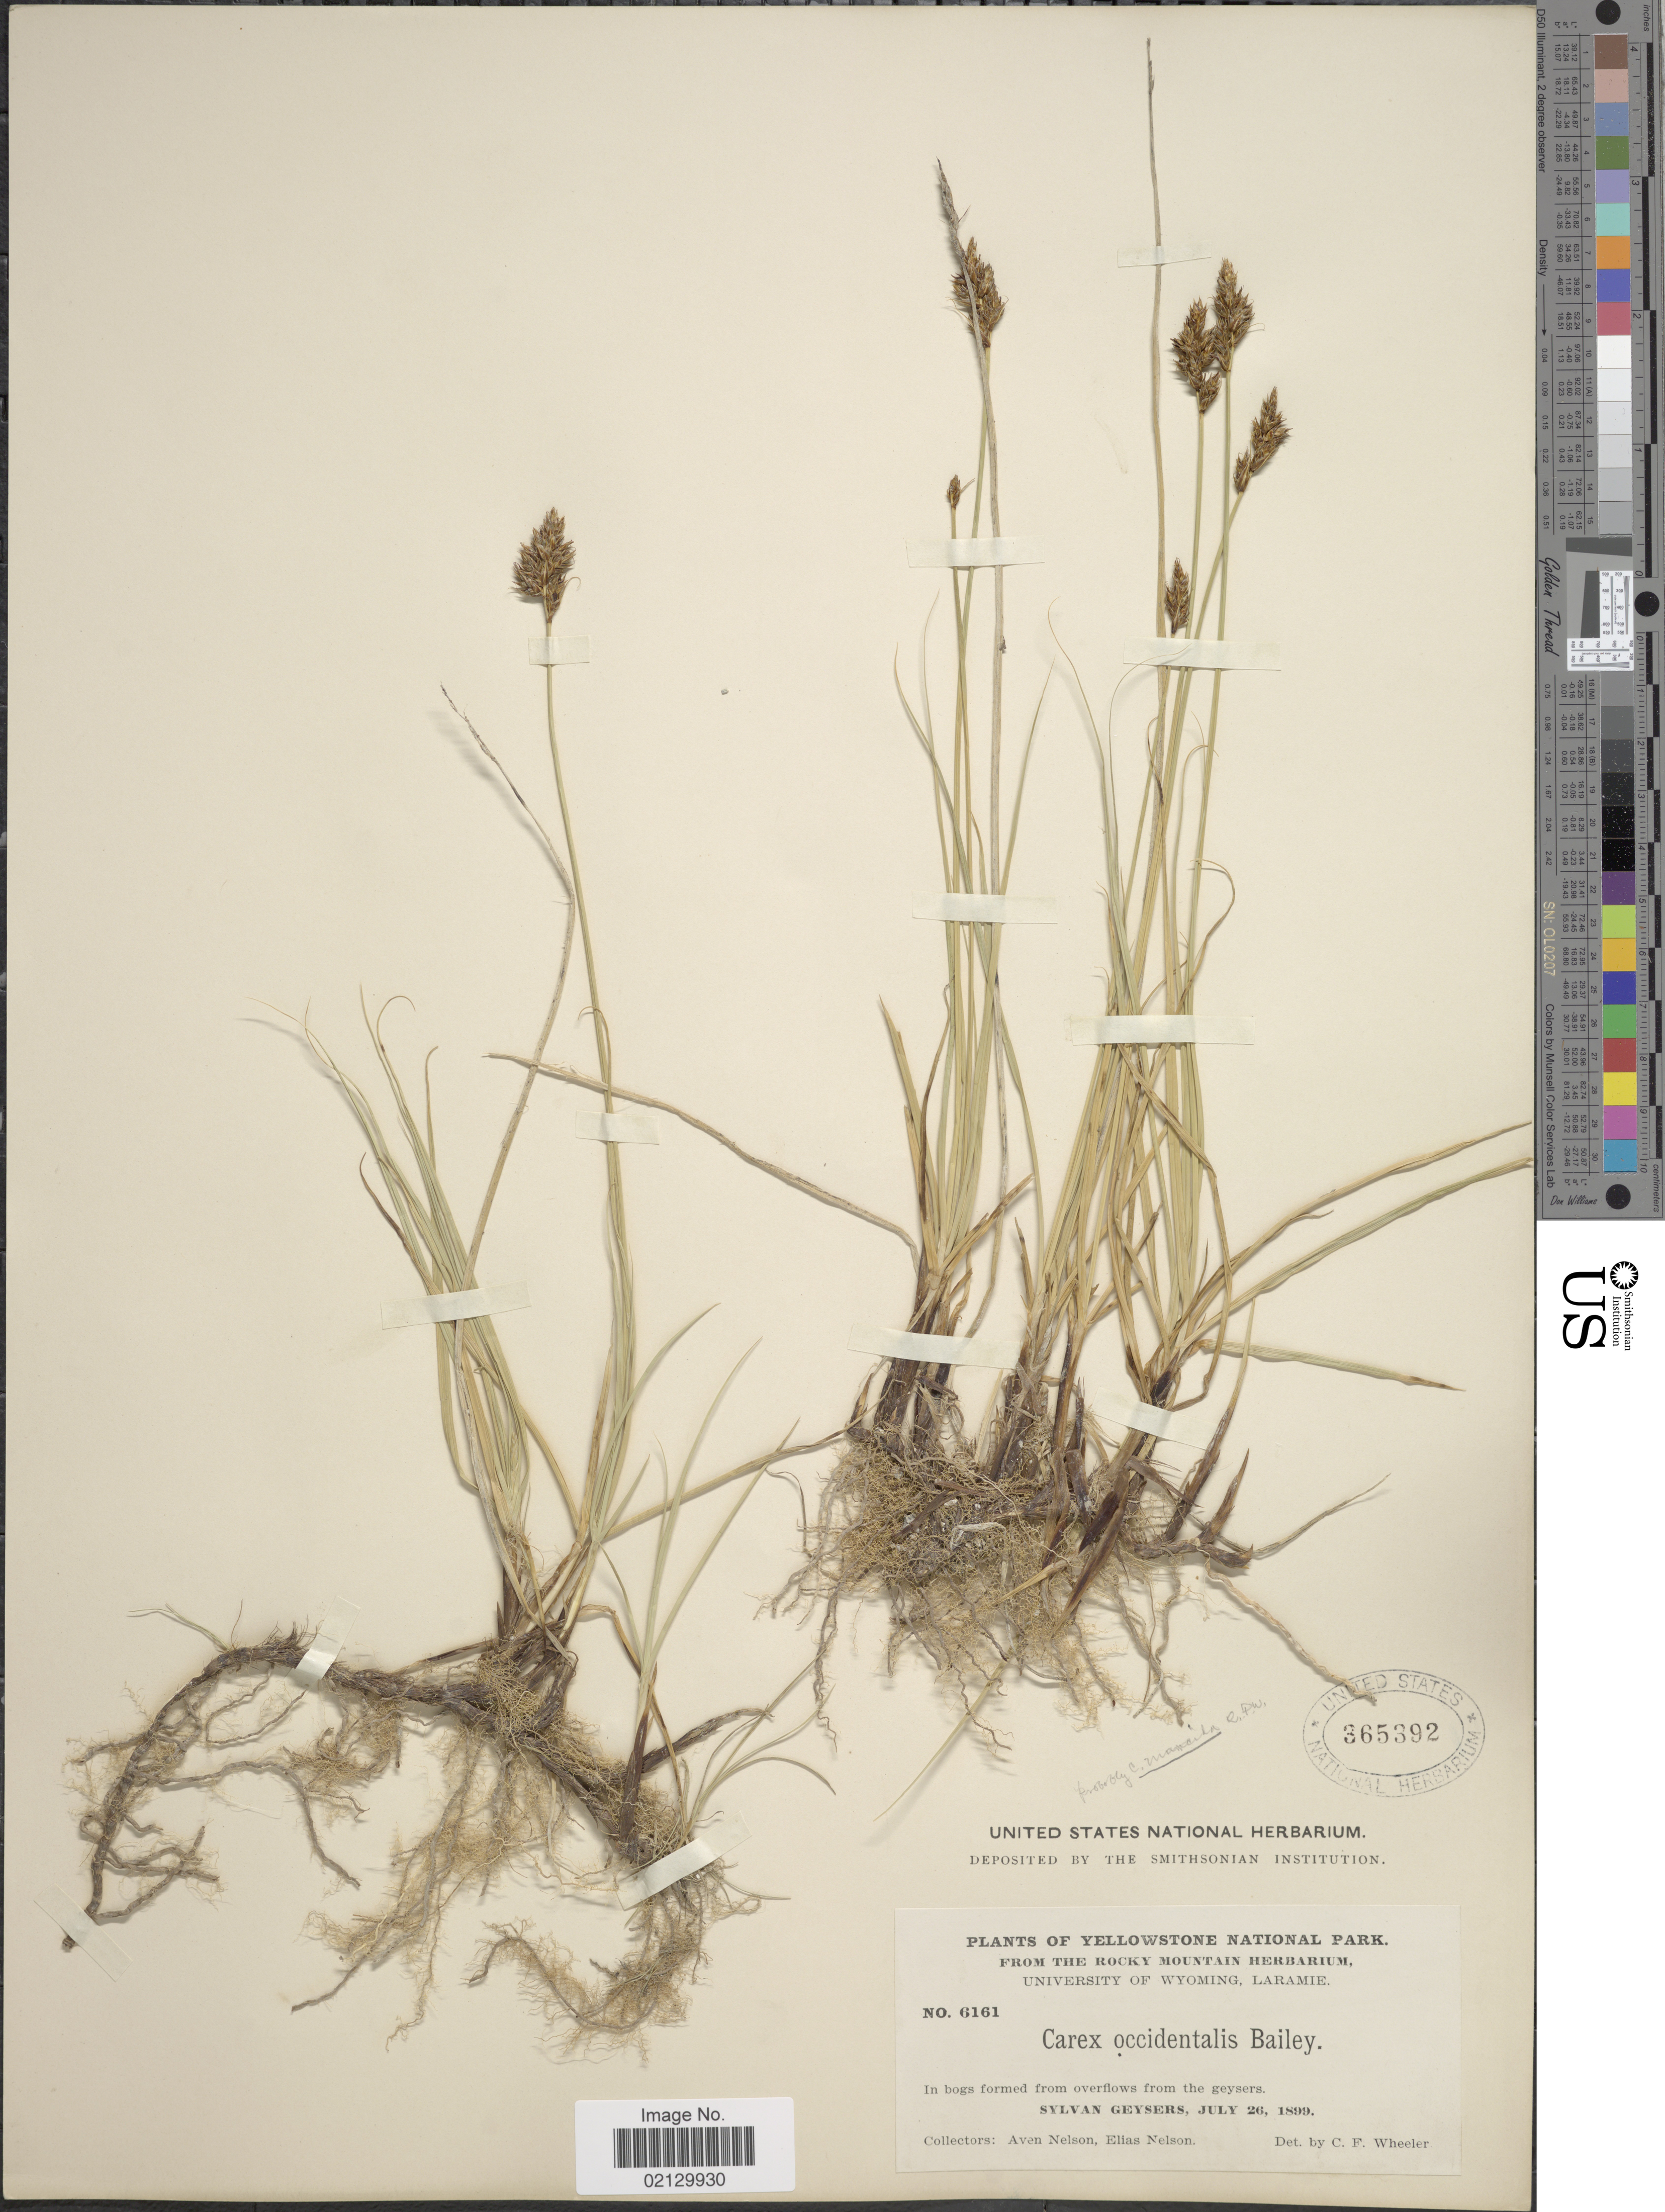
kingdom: Plantae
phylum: Tracheophyta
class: Liliopsida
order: Poales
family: Cyperaceae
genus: Carex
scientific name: Carex praegracilis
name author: W. Boott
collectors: A. Nelson & E. Nelson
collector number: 6161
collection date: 1899-07-26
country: United States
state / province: Wyoming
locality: Laramie. In bogs formed from overflows from the geyers. Sylvan Geysers.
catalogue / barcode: US 365392